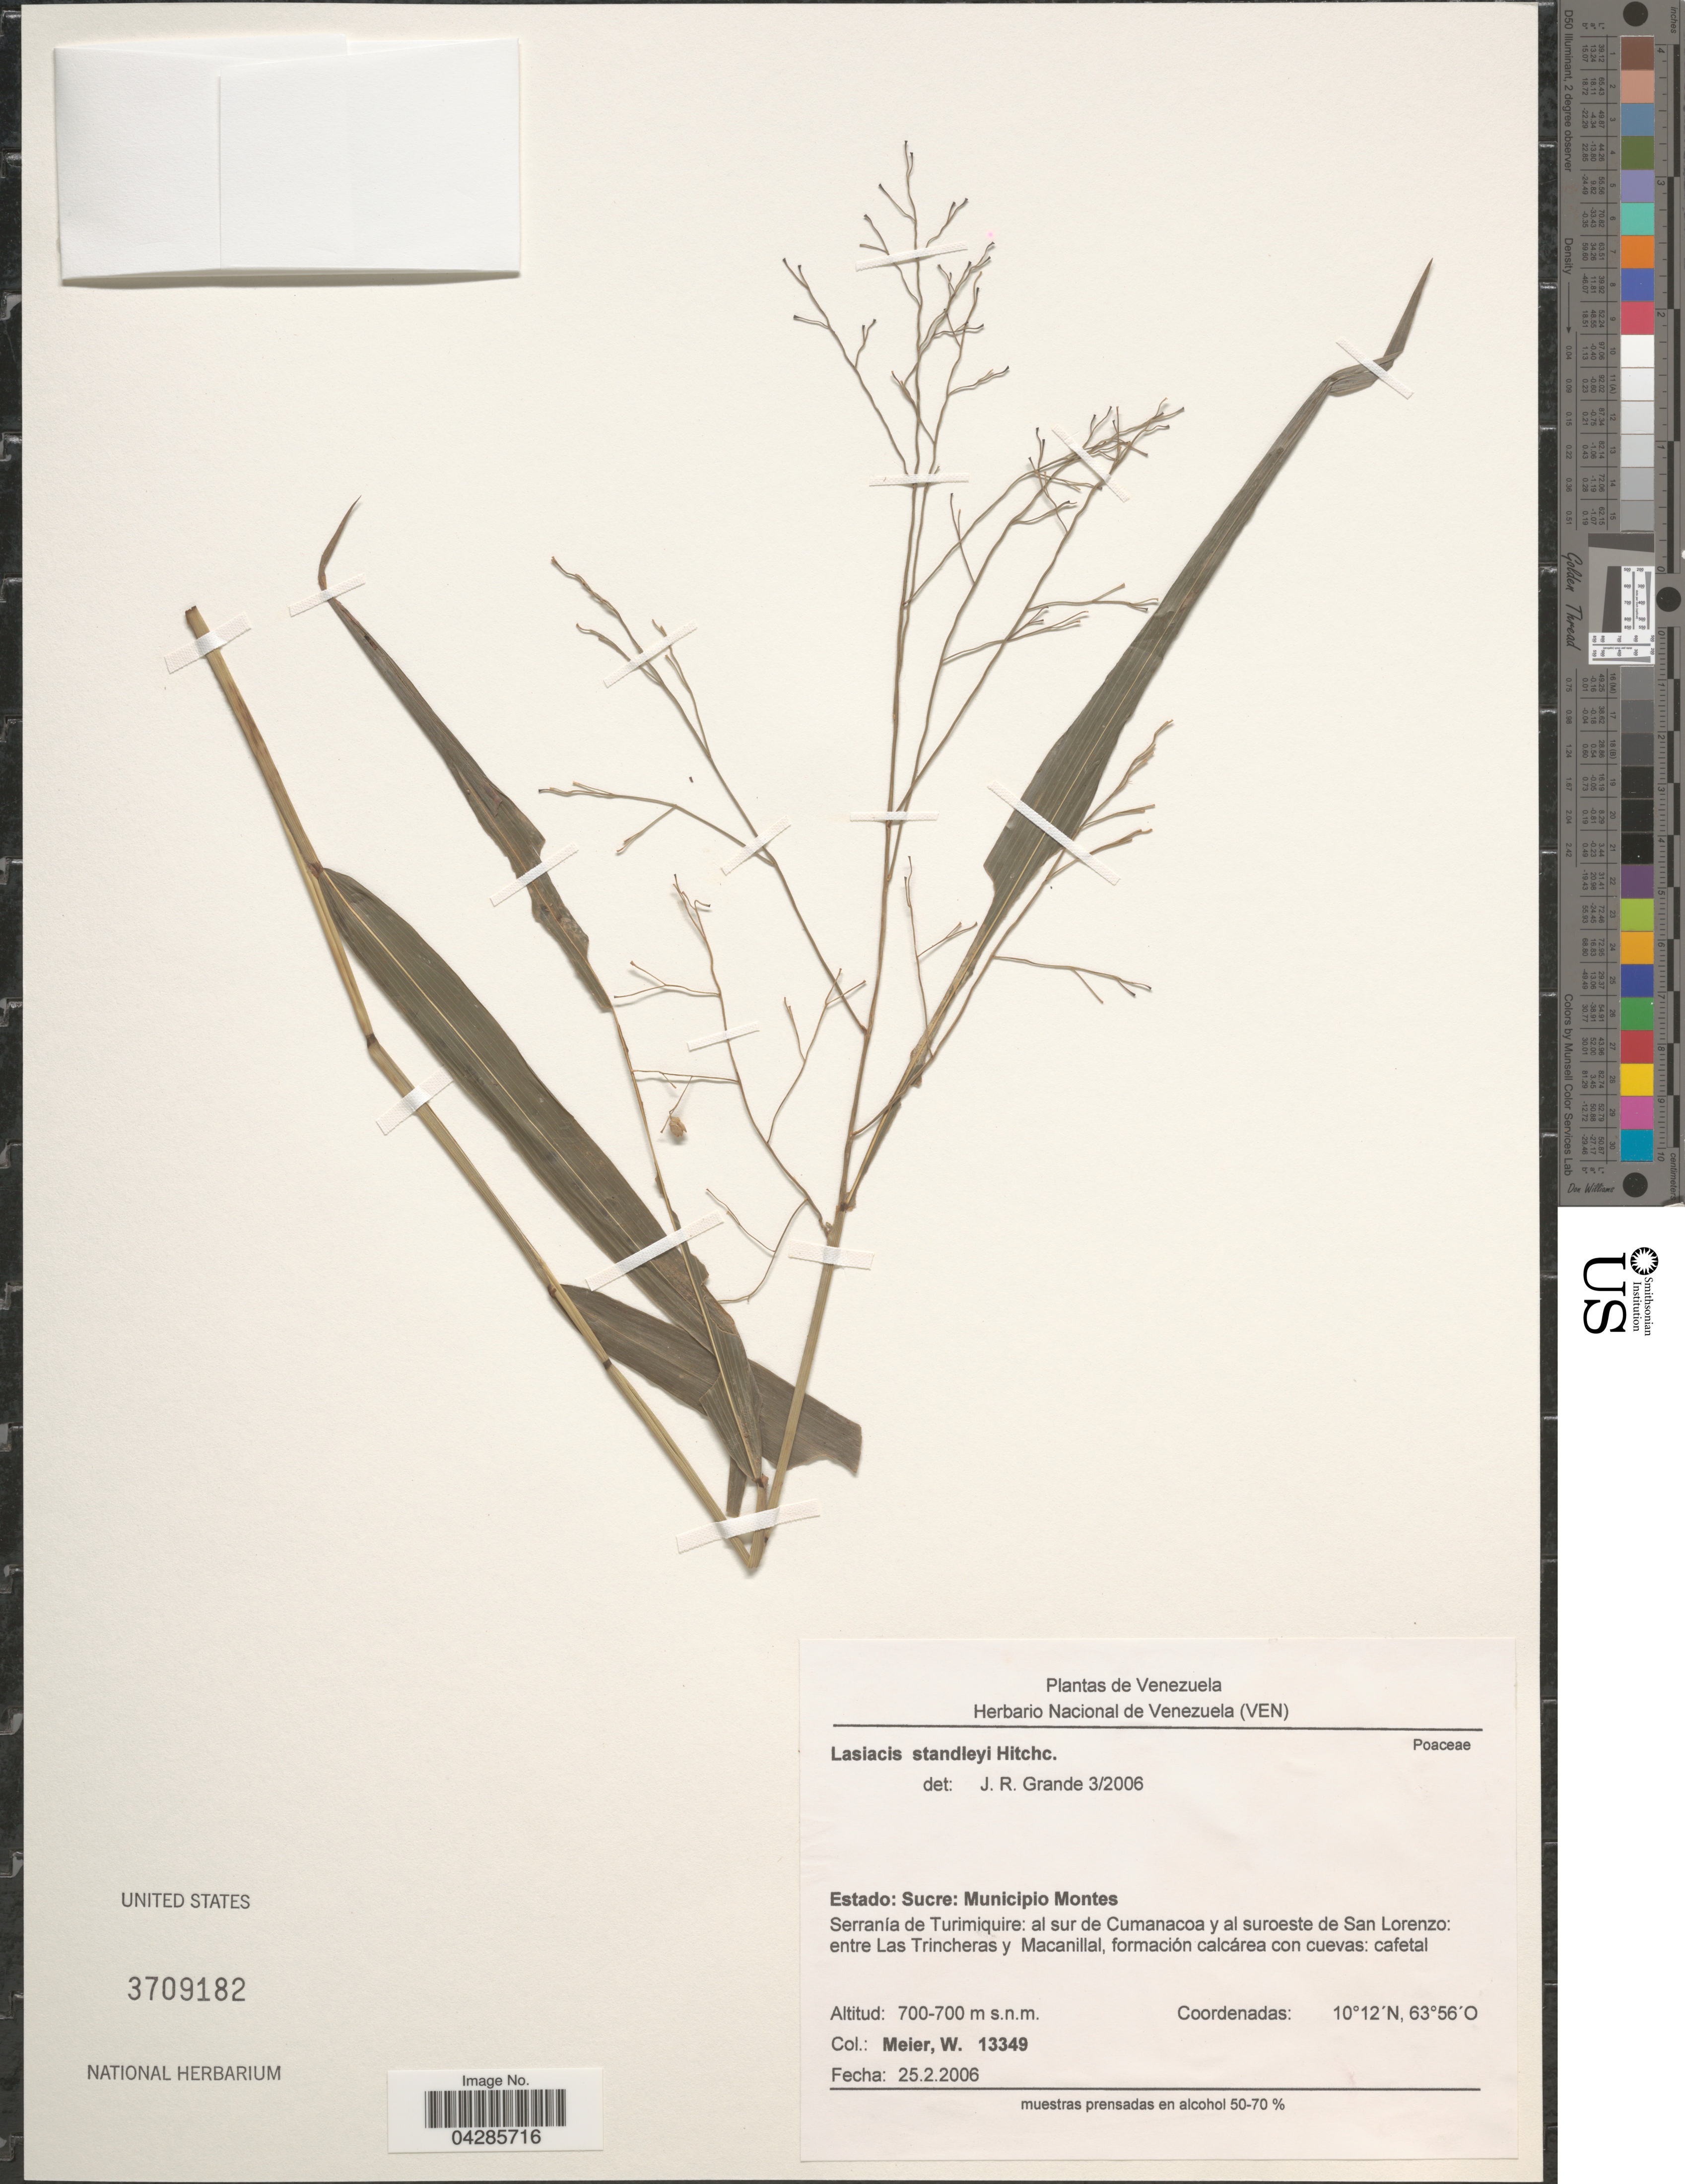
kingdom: Plantae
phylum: Tracheophyta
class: Liliopsida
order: Poales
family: Poaceae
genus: Lasiacis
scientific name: Lasiacis standleyi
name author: Hitchc.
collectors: W. Meier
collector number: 13349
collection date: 2006-02-25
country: Venezuela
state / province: Sucre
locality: Municipio Montes. Serranía de Turimiquire: al sur de Cumanacoa y al suroeste de San Lorenzo: entre Las Trincheras y Macanillal.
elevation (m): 700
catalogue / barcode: US 3709182